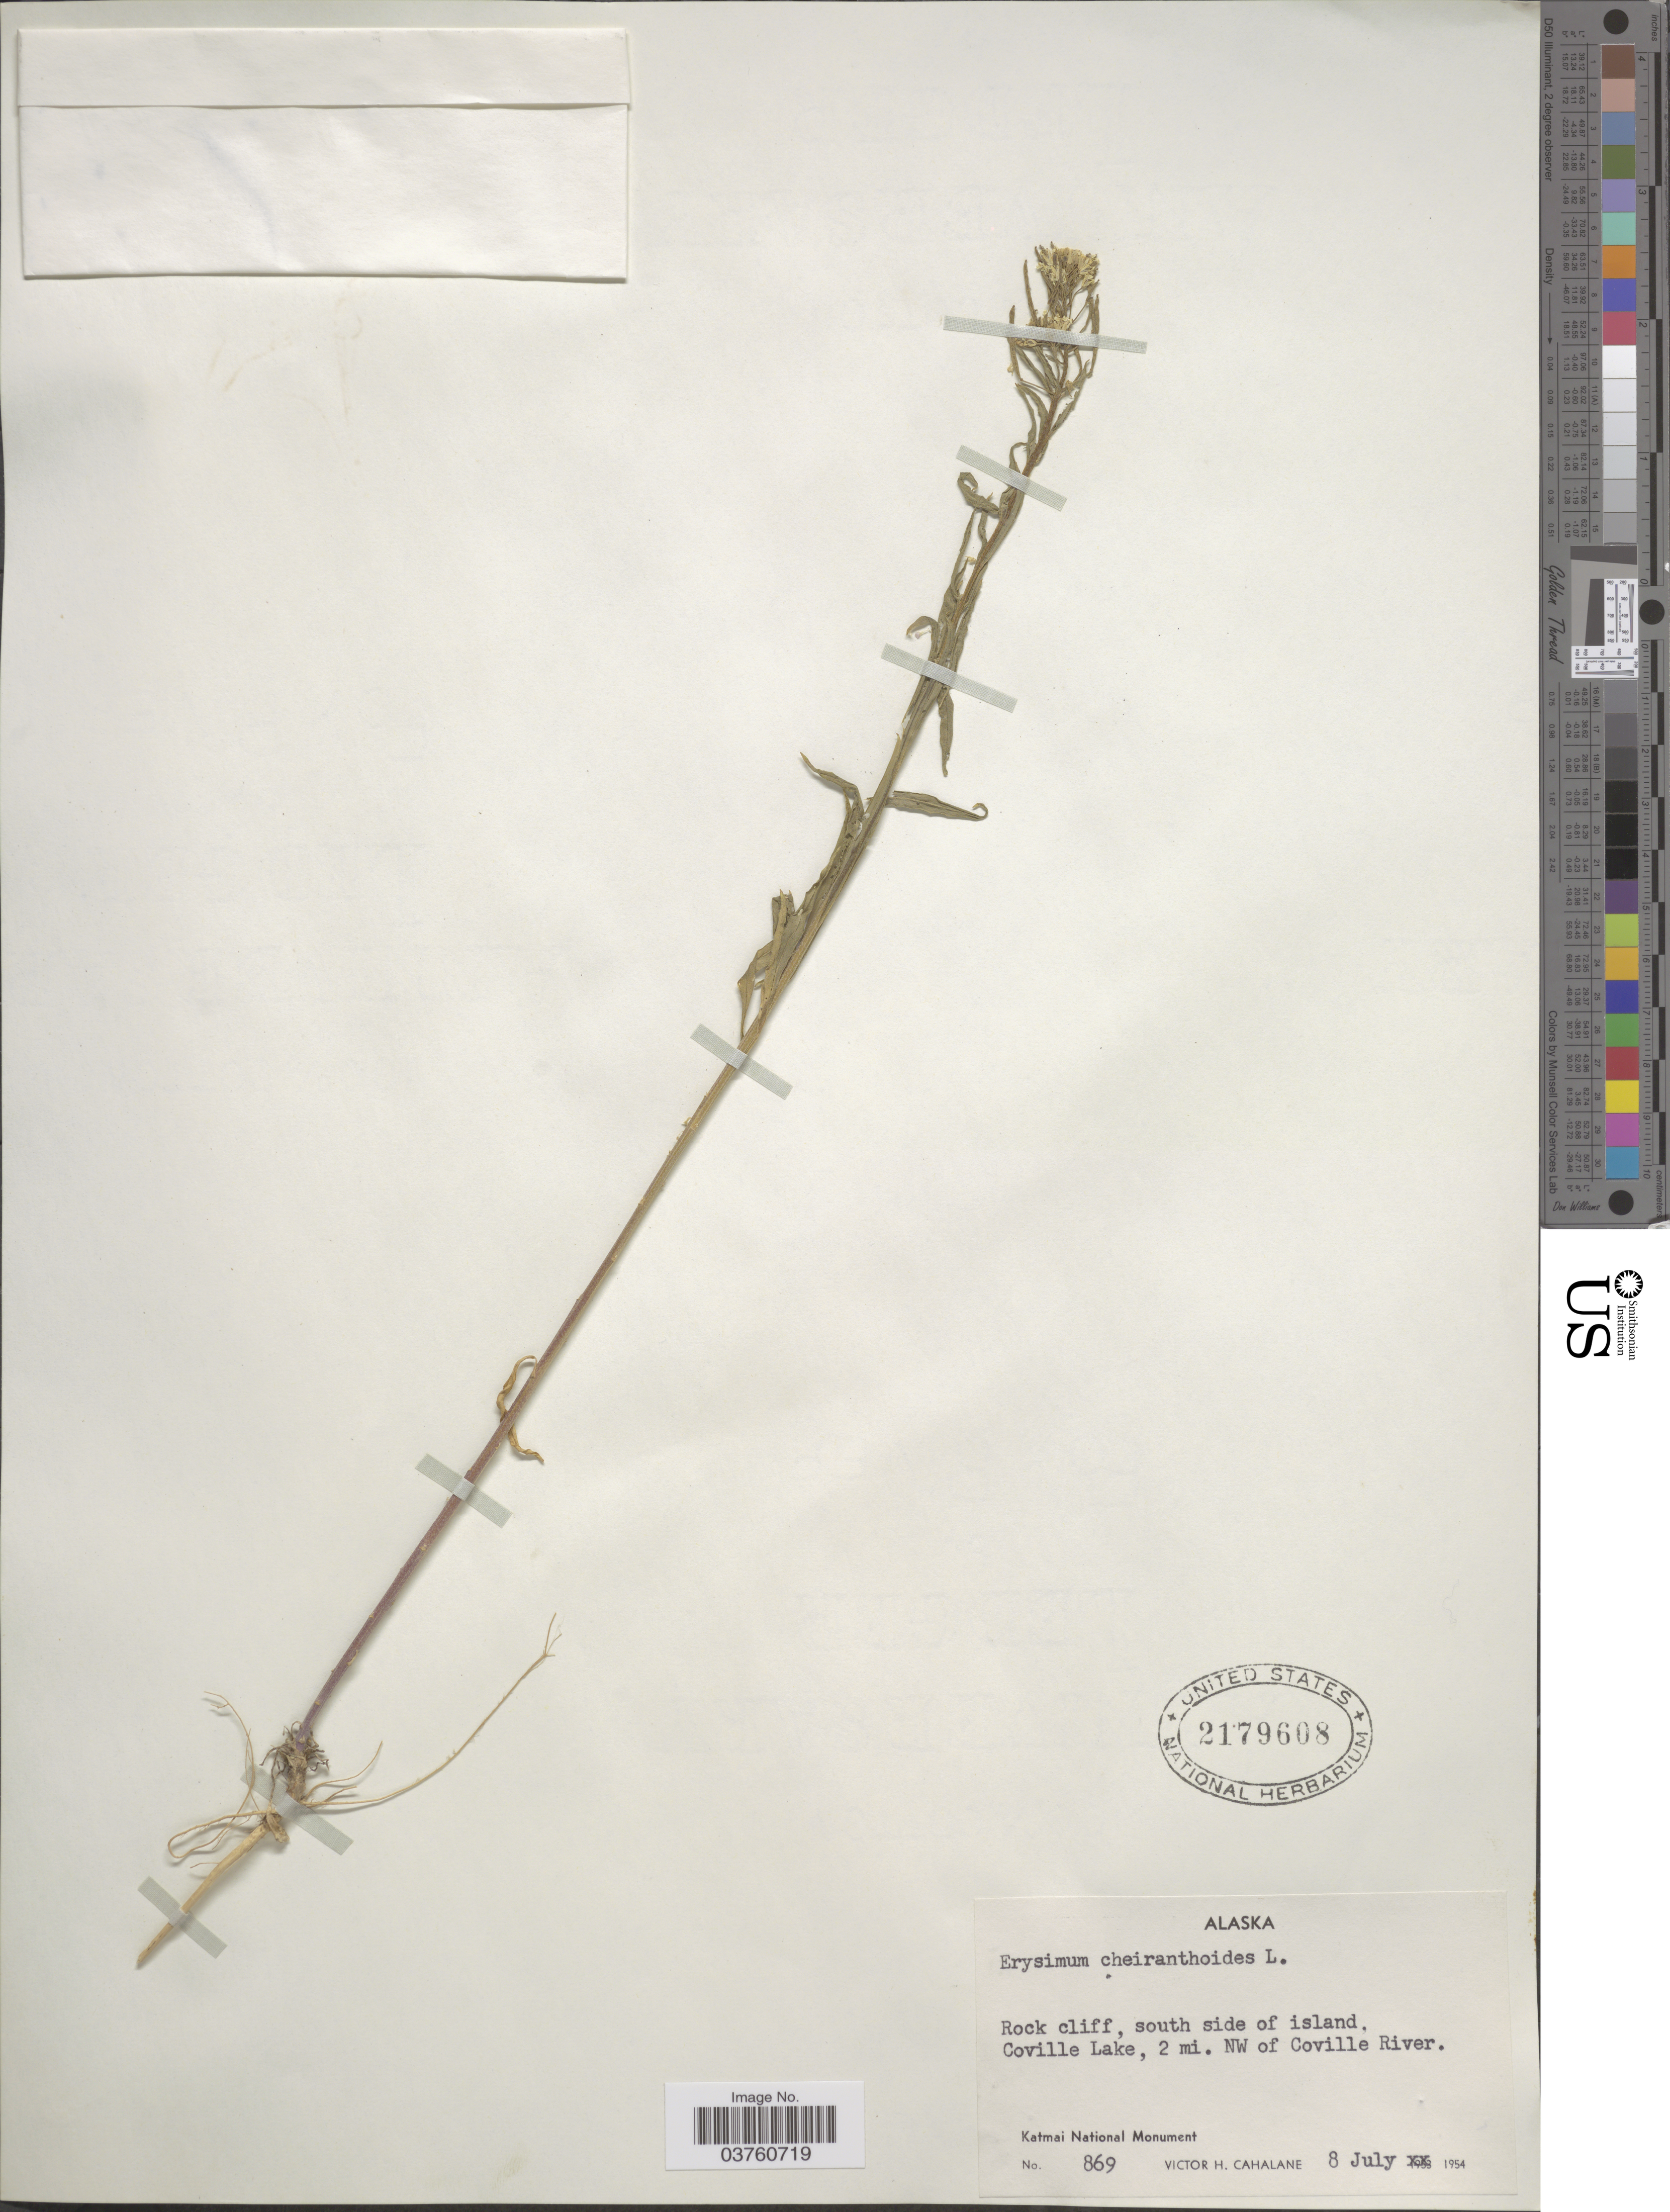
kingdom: Plantae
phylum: Tracheophyta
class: Magnoliopsida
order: Brassicales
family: Brassicaceae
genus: Erysimum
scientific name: Erysimum cheiranthoides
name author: L.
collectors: V. Cahalane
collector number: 869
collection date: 1954-07-08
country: United States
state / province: Alaska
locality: Rock cliff, south side of island. Coville Lake, 2 mi. NW of Coville River. Katmai National Monument.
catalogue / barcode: US 2179608